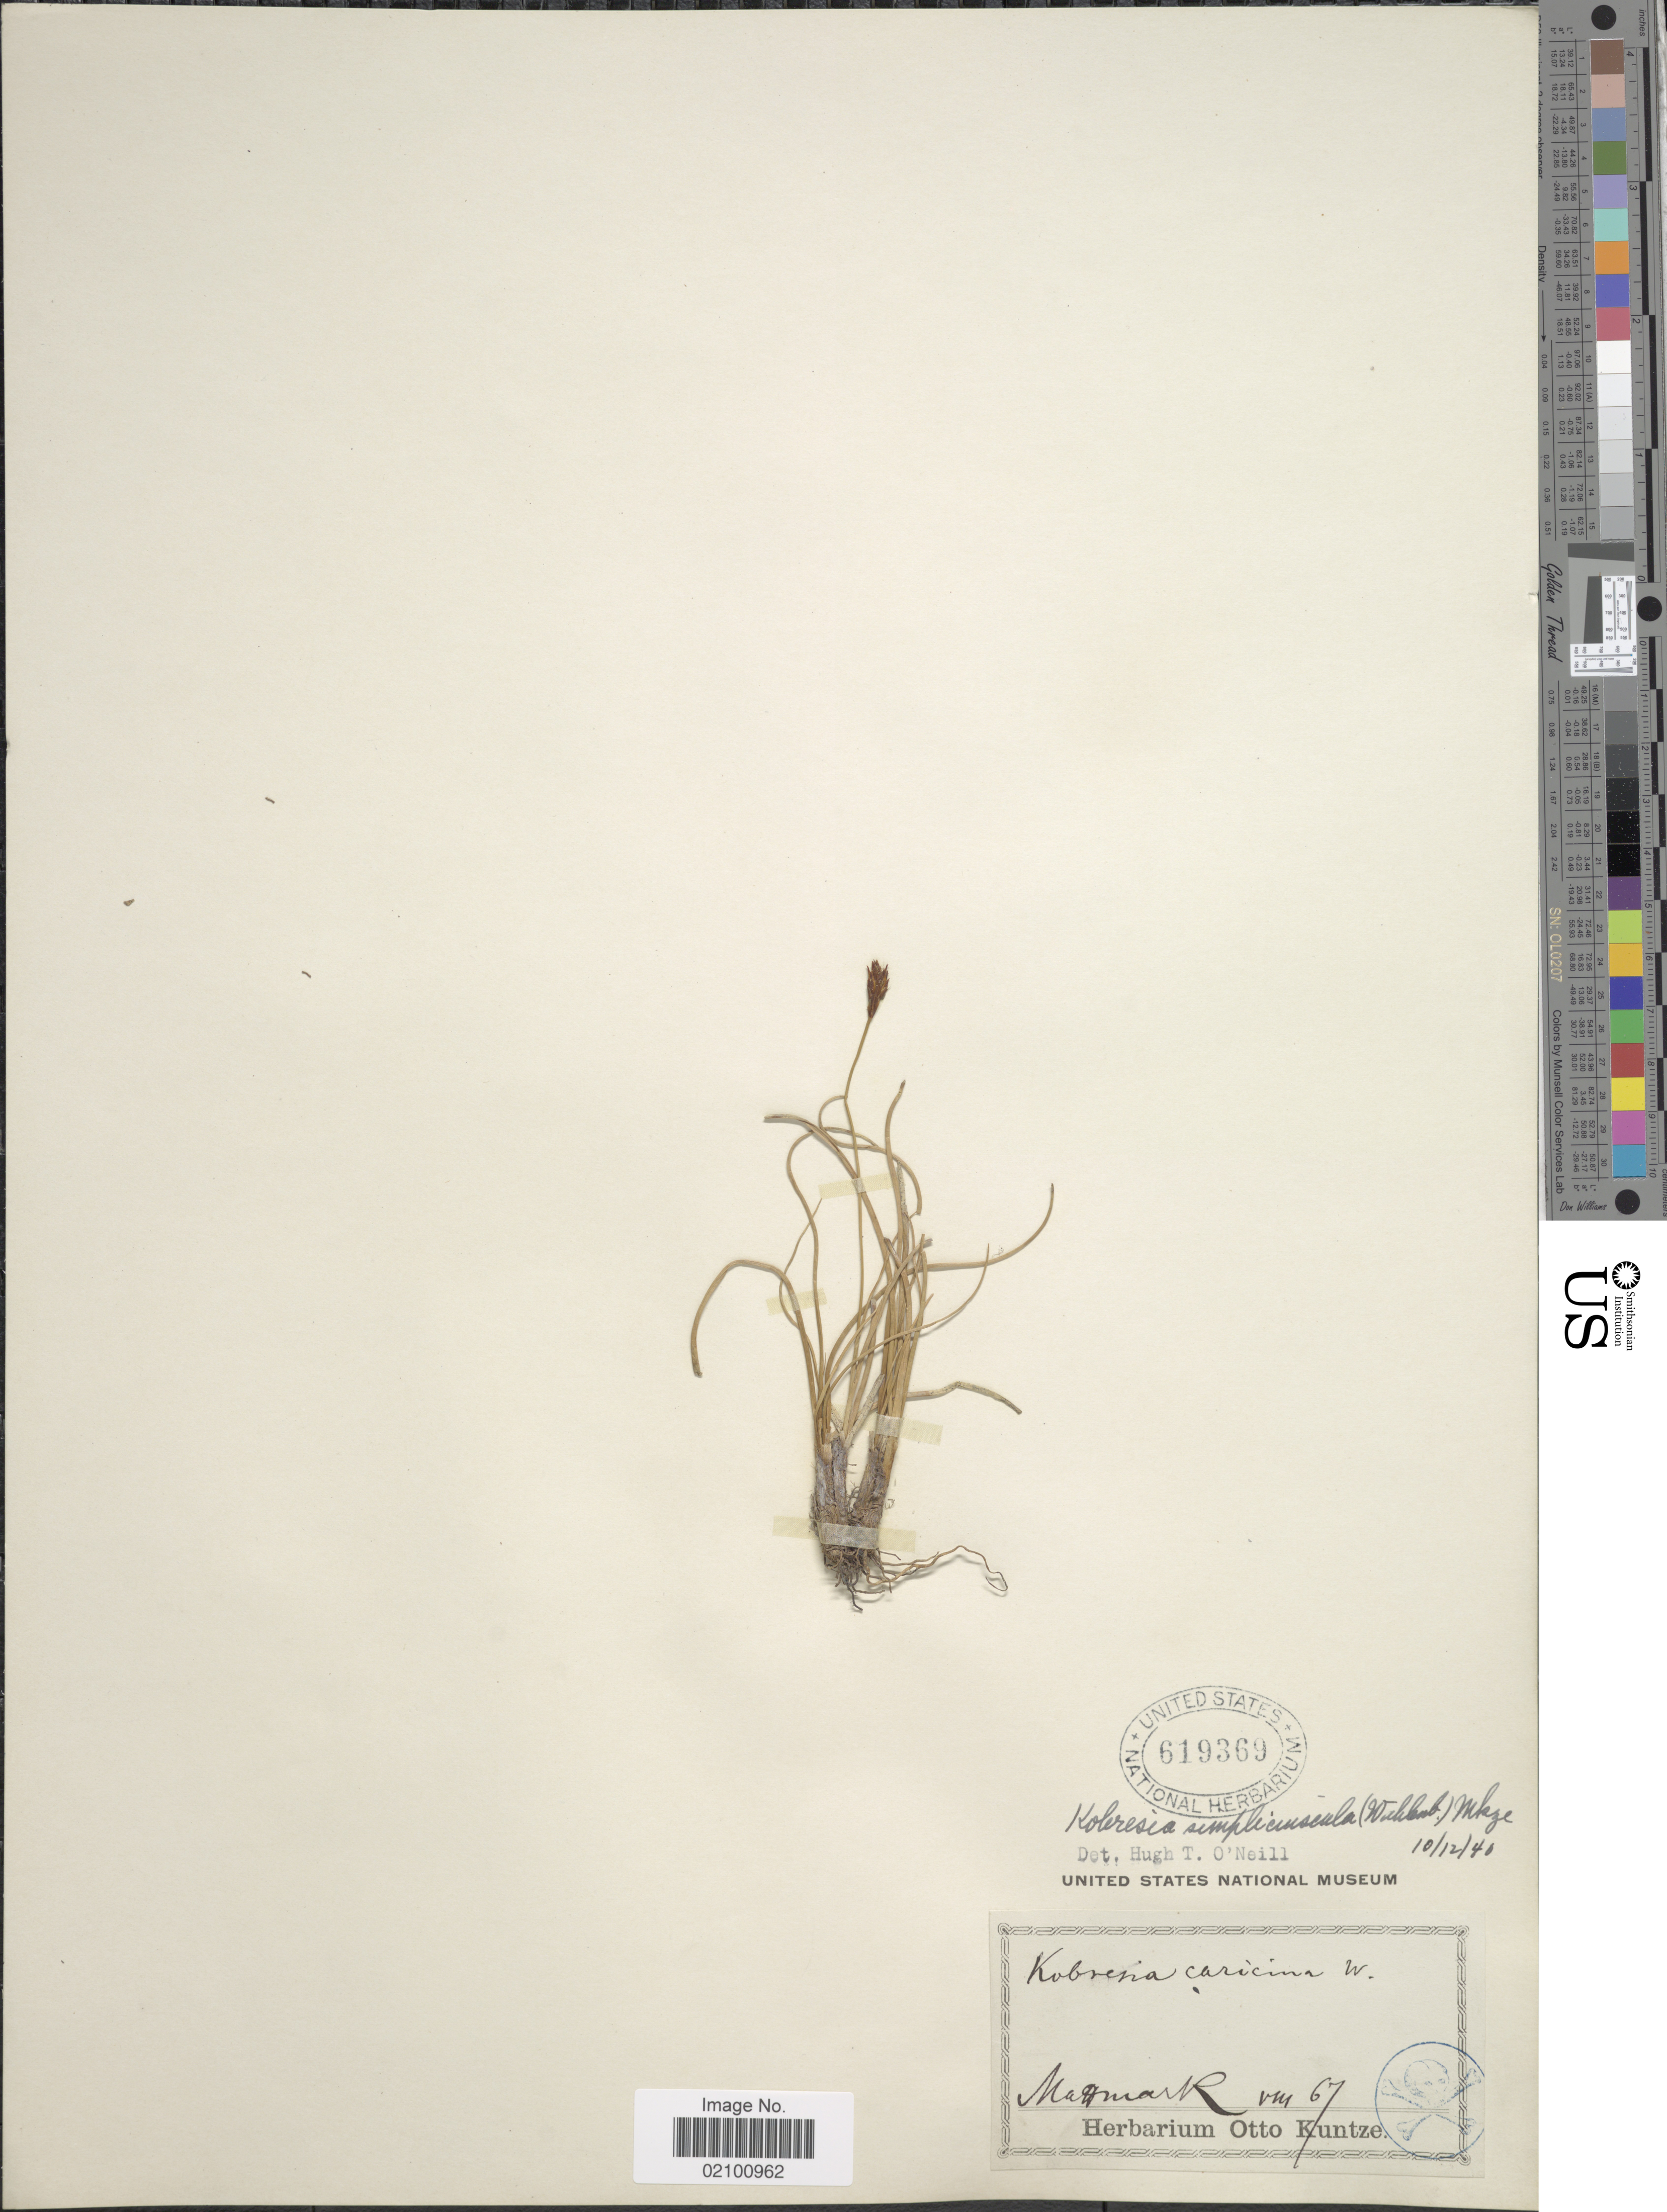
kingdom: Plantae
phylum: Tracheophyta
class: Liliopsida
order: Poales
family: Cyperaceae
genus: Carex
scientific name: Carex simpliciuscula subsp. simpliciuscula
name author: Wahlenb.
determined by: Strong, M. T., (US), Smithsonian Institution - National Museum of Natural History (UNITED STATES)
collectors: ex herb. Otto Kuntze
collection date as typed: Transcribed d/m/y: /8/67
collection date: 1867-08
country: Switzerland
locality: Mattmark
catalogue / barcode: US 619369